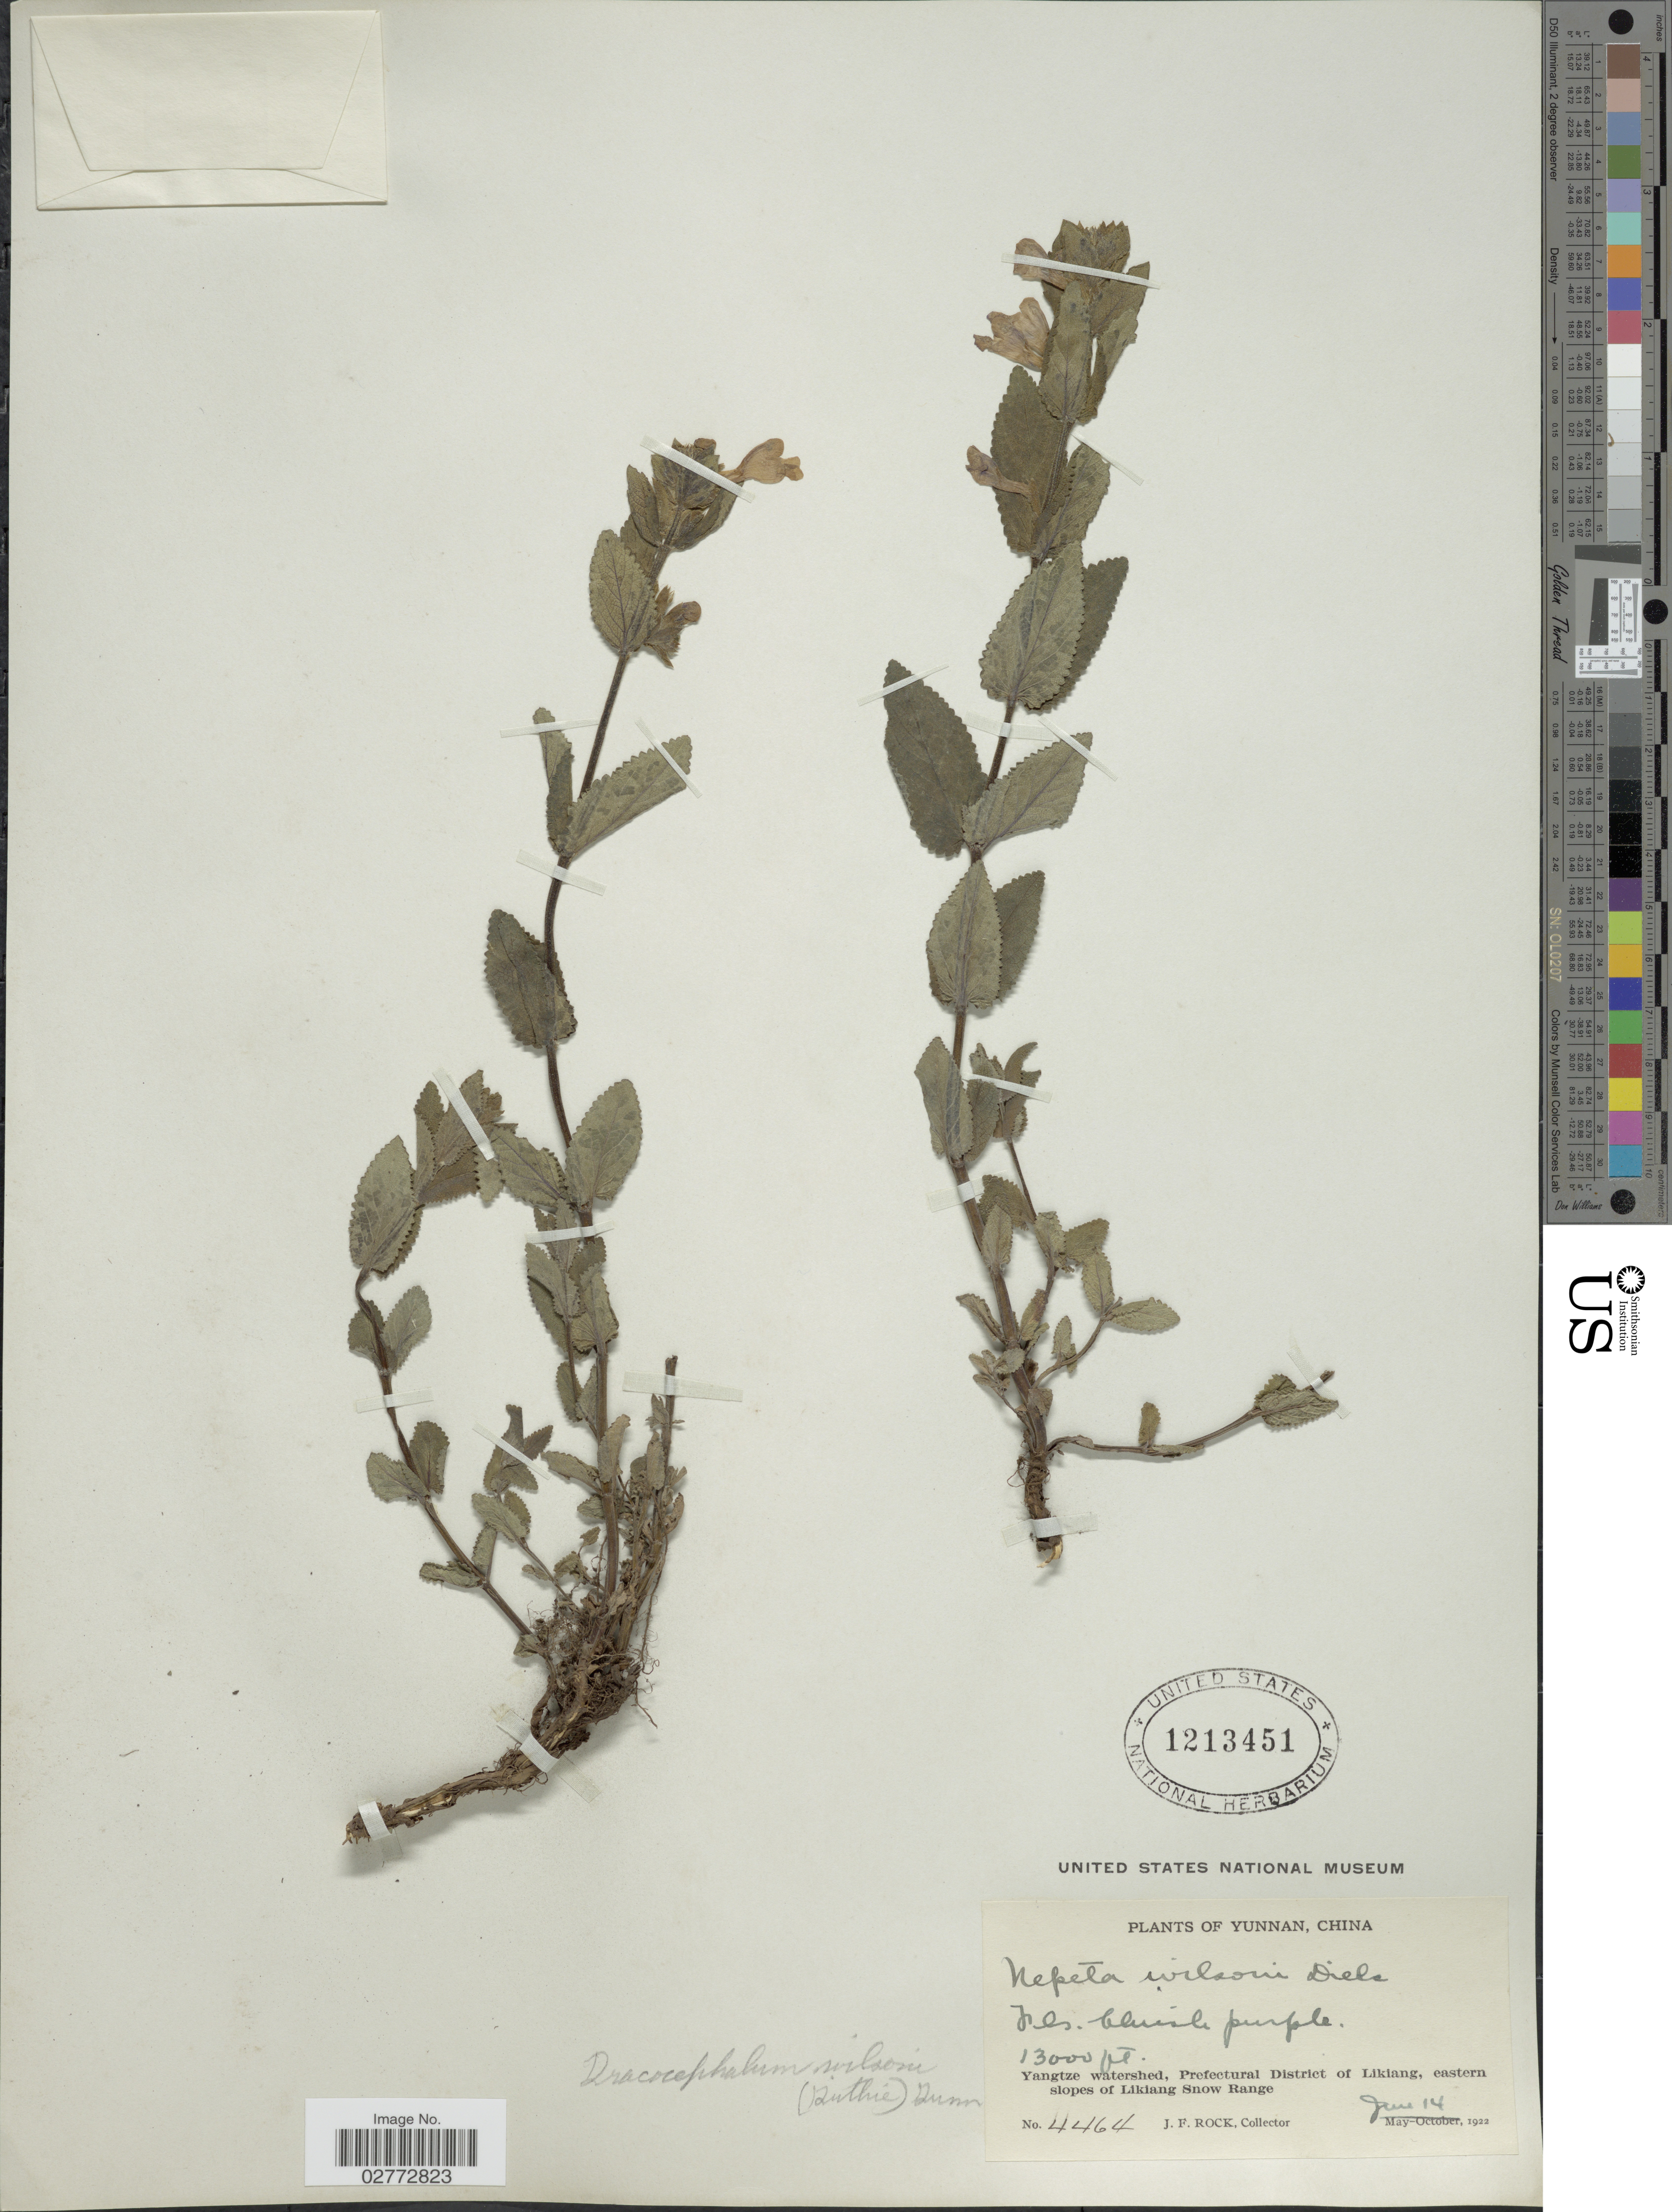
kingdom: Plantae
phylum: Tracheophyta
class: Magnoliopsida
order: Lamiales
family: Lamiaceae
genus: Dracocephalum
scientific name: Dracocephalum wilsonii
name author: (Duthie)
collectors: J. Rock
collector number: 4464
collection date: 1922-06-14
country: China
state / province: Yunnan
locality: Yangtze watershed, Prefectural District of Likiang, eastern slopes of Likiang Snow Range.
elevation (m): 3962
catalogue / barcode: US 1213451